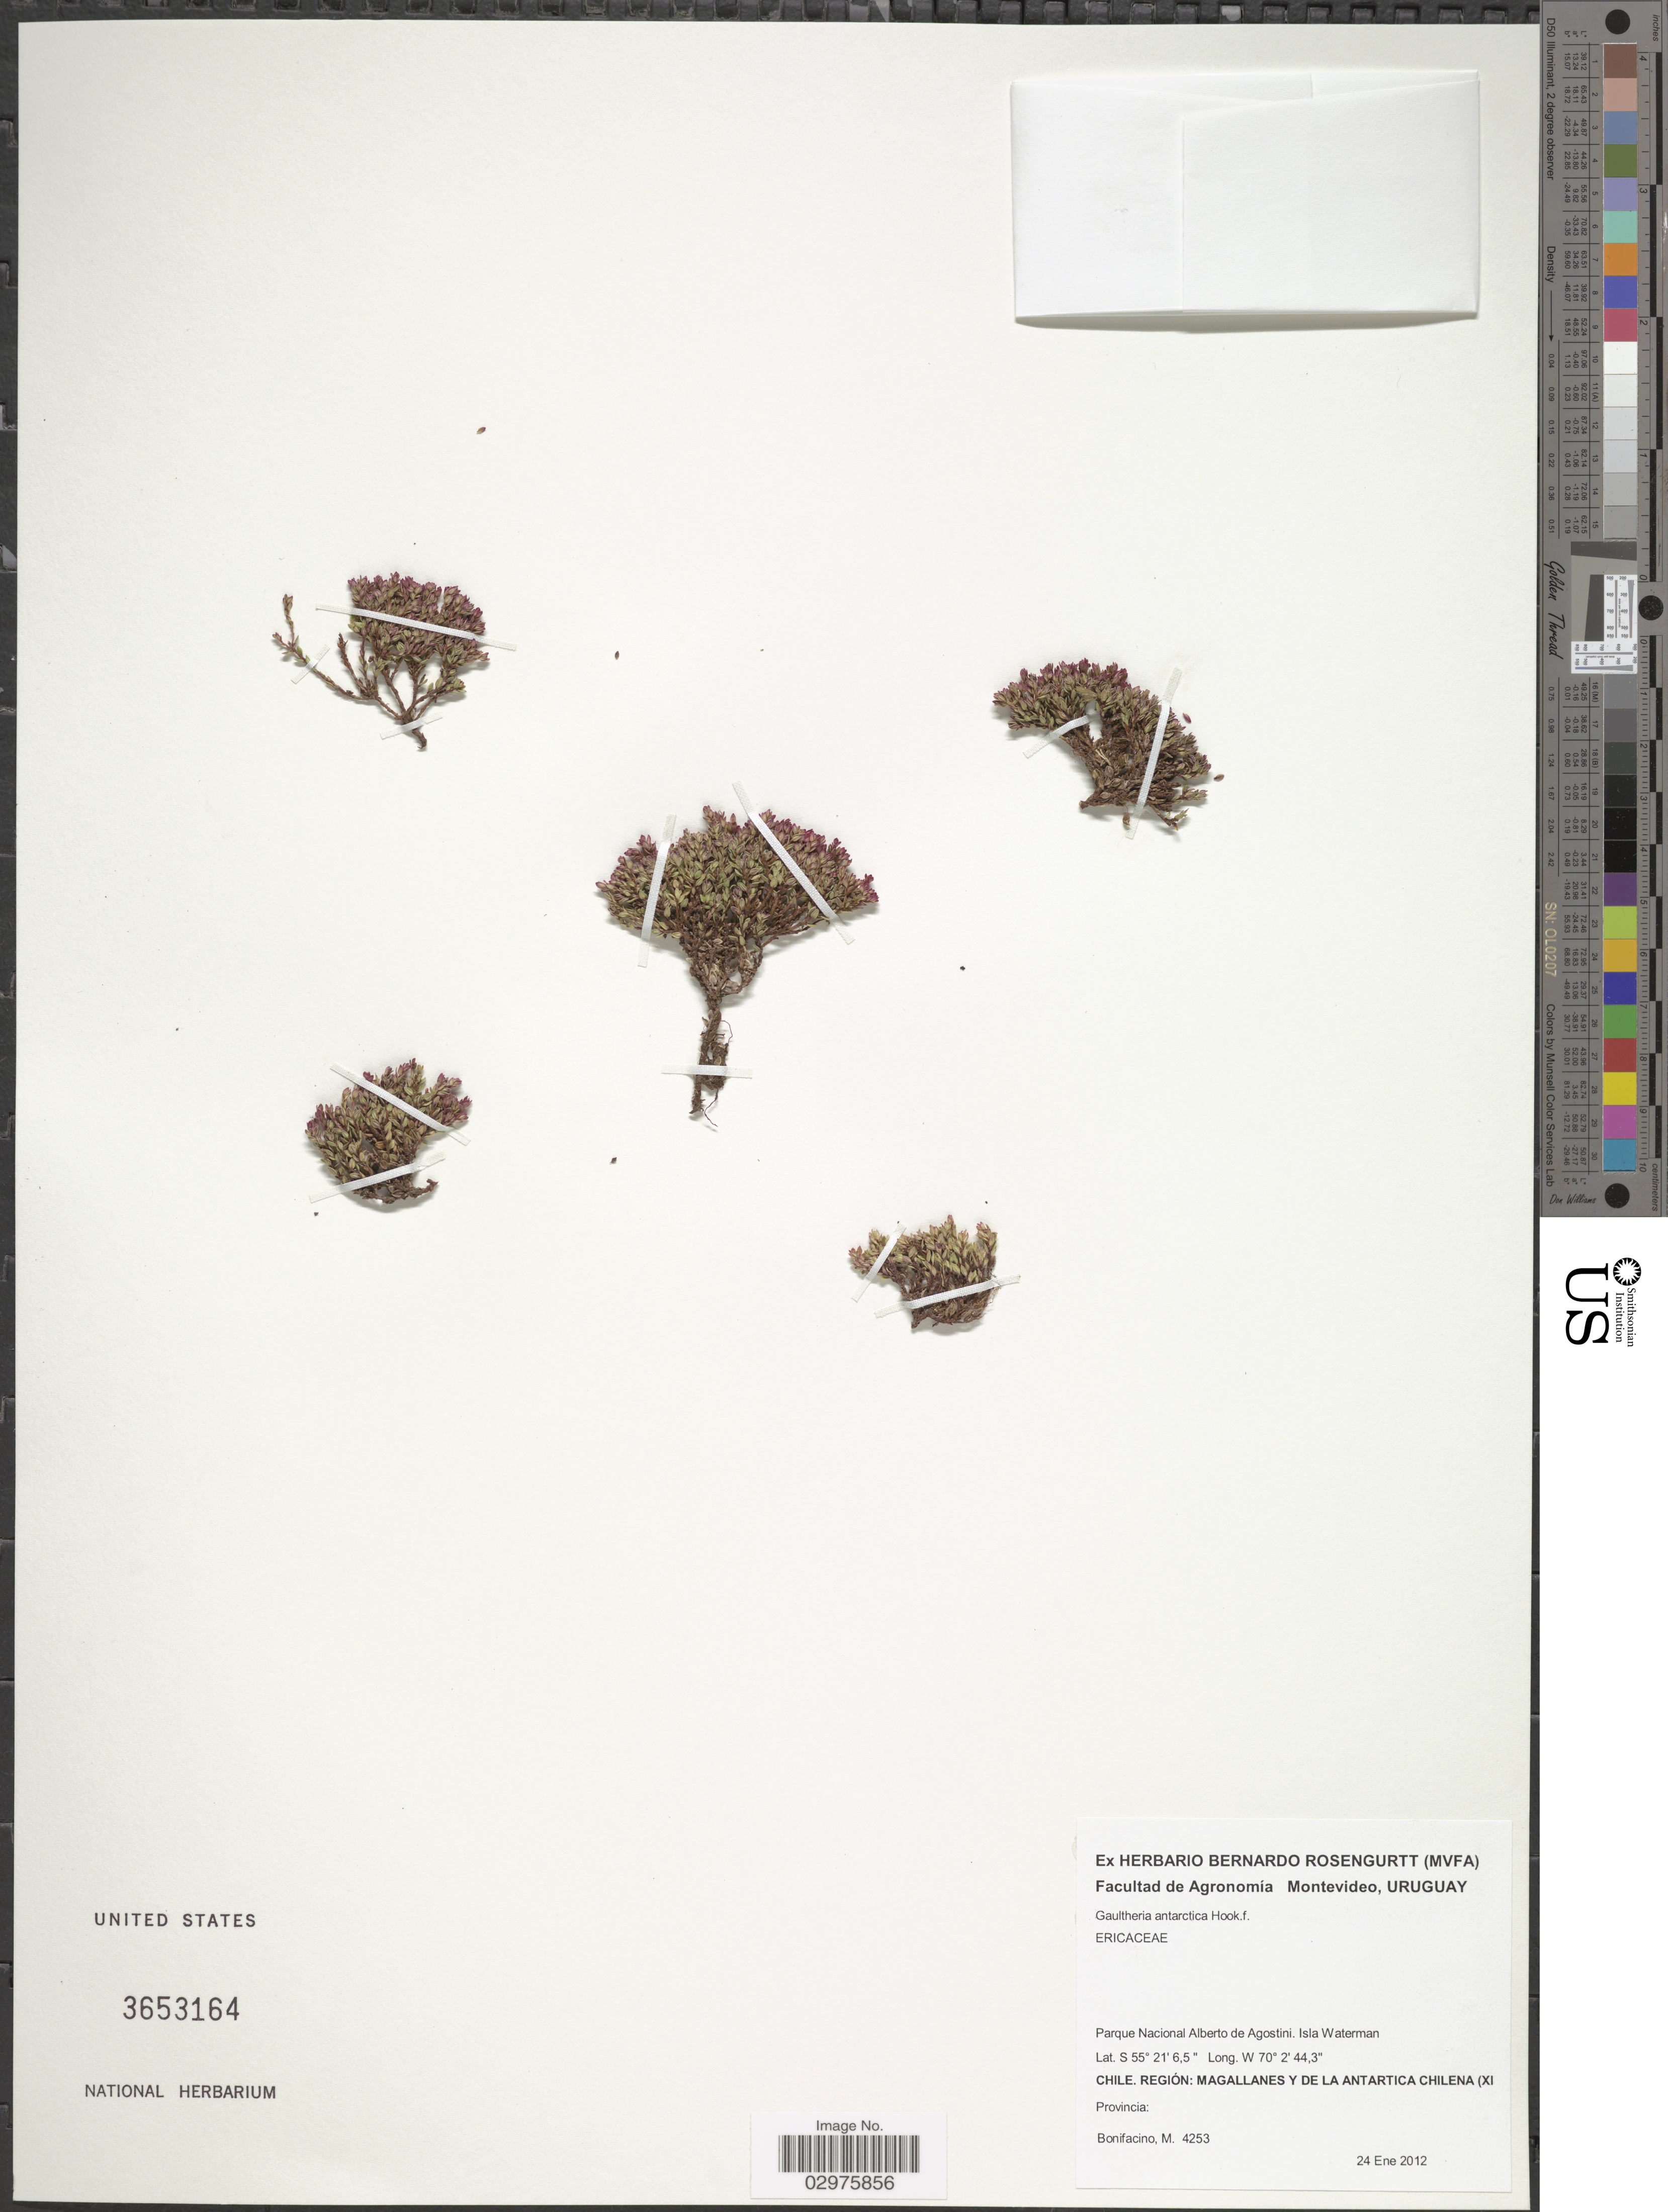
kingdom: Plantae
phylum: Tracheophyta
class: Magnoliopsida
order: Ericales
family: Ericaceae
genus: Gaultheria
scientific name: Gaultheria antarctica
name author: Hook. f.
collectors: M. Bonifacino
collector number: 4253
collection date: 2012-01-24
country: Chile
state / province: Magallanes y de la Antártica Chilena (XII)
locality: Parque Nacional Alberto de Agostini. Isla Waterman.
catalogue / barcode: US 3653164